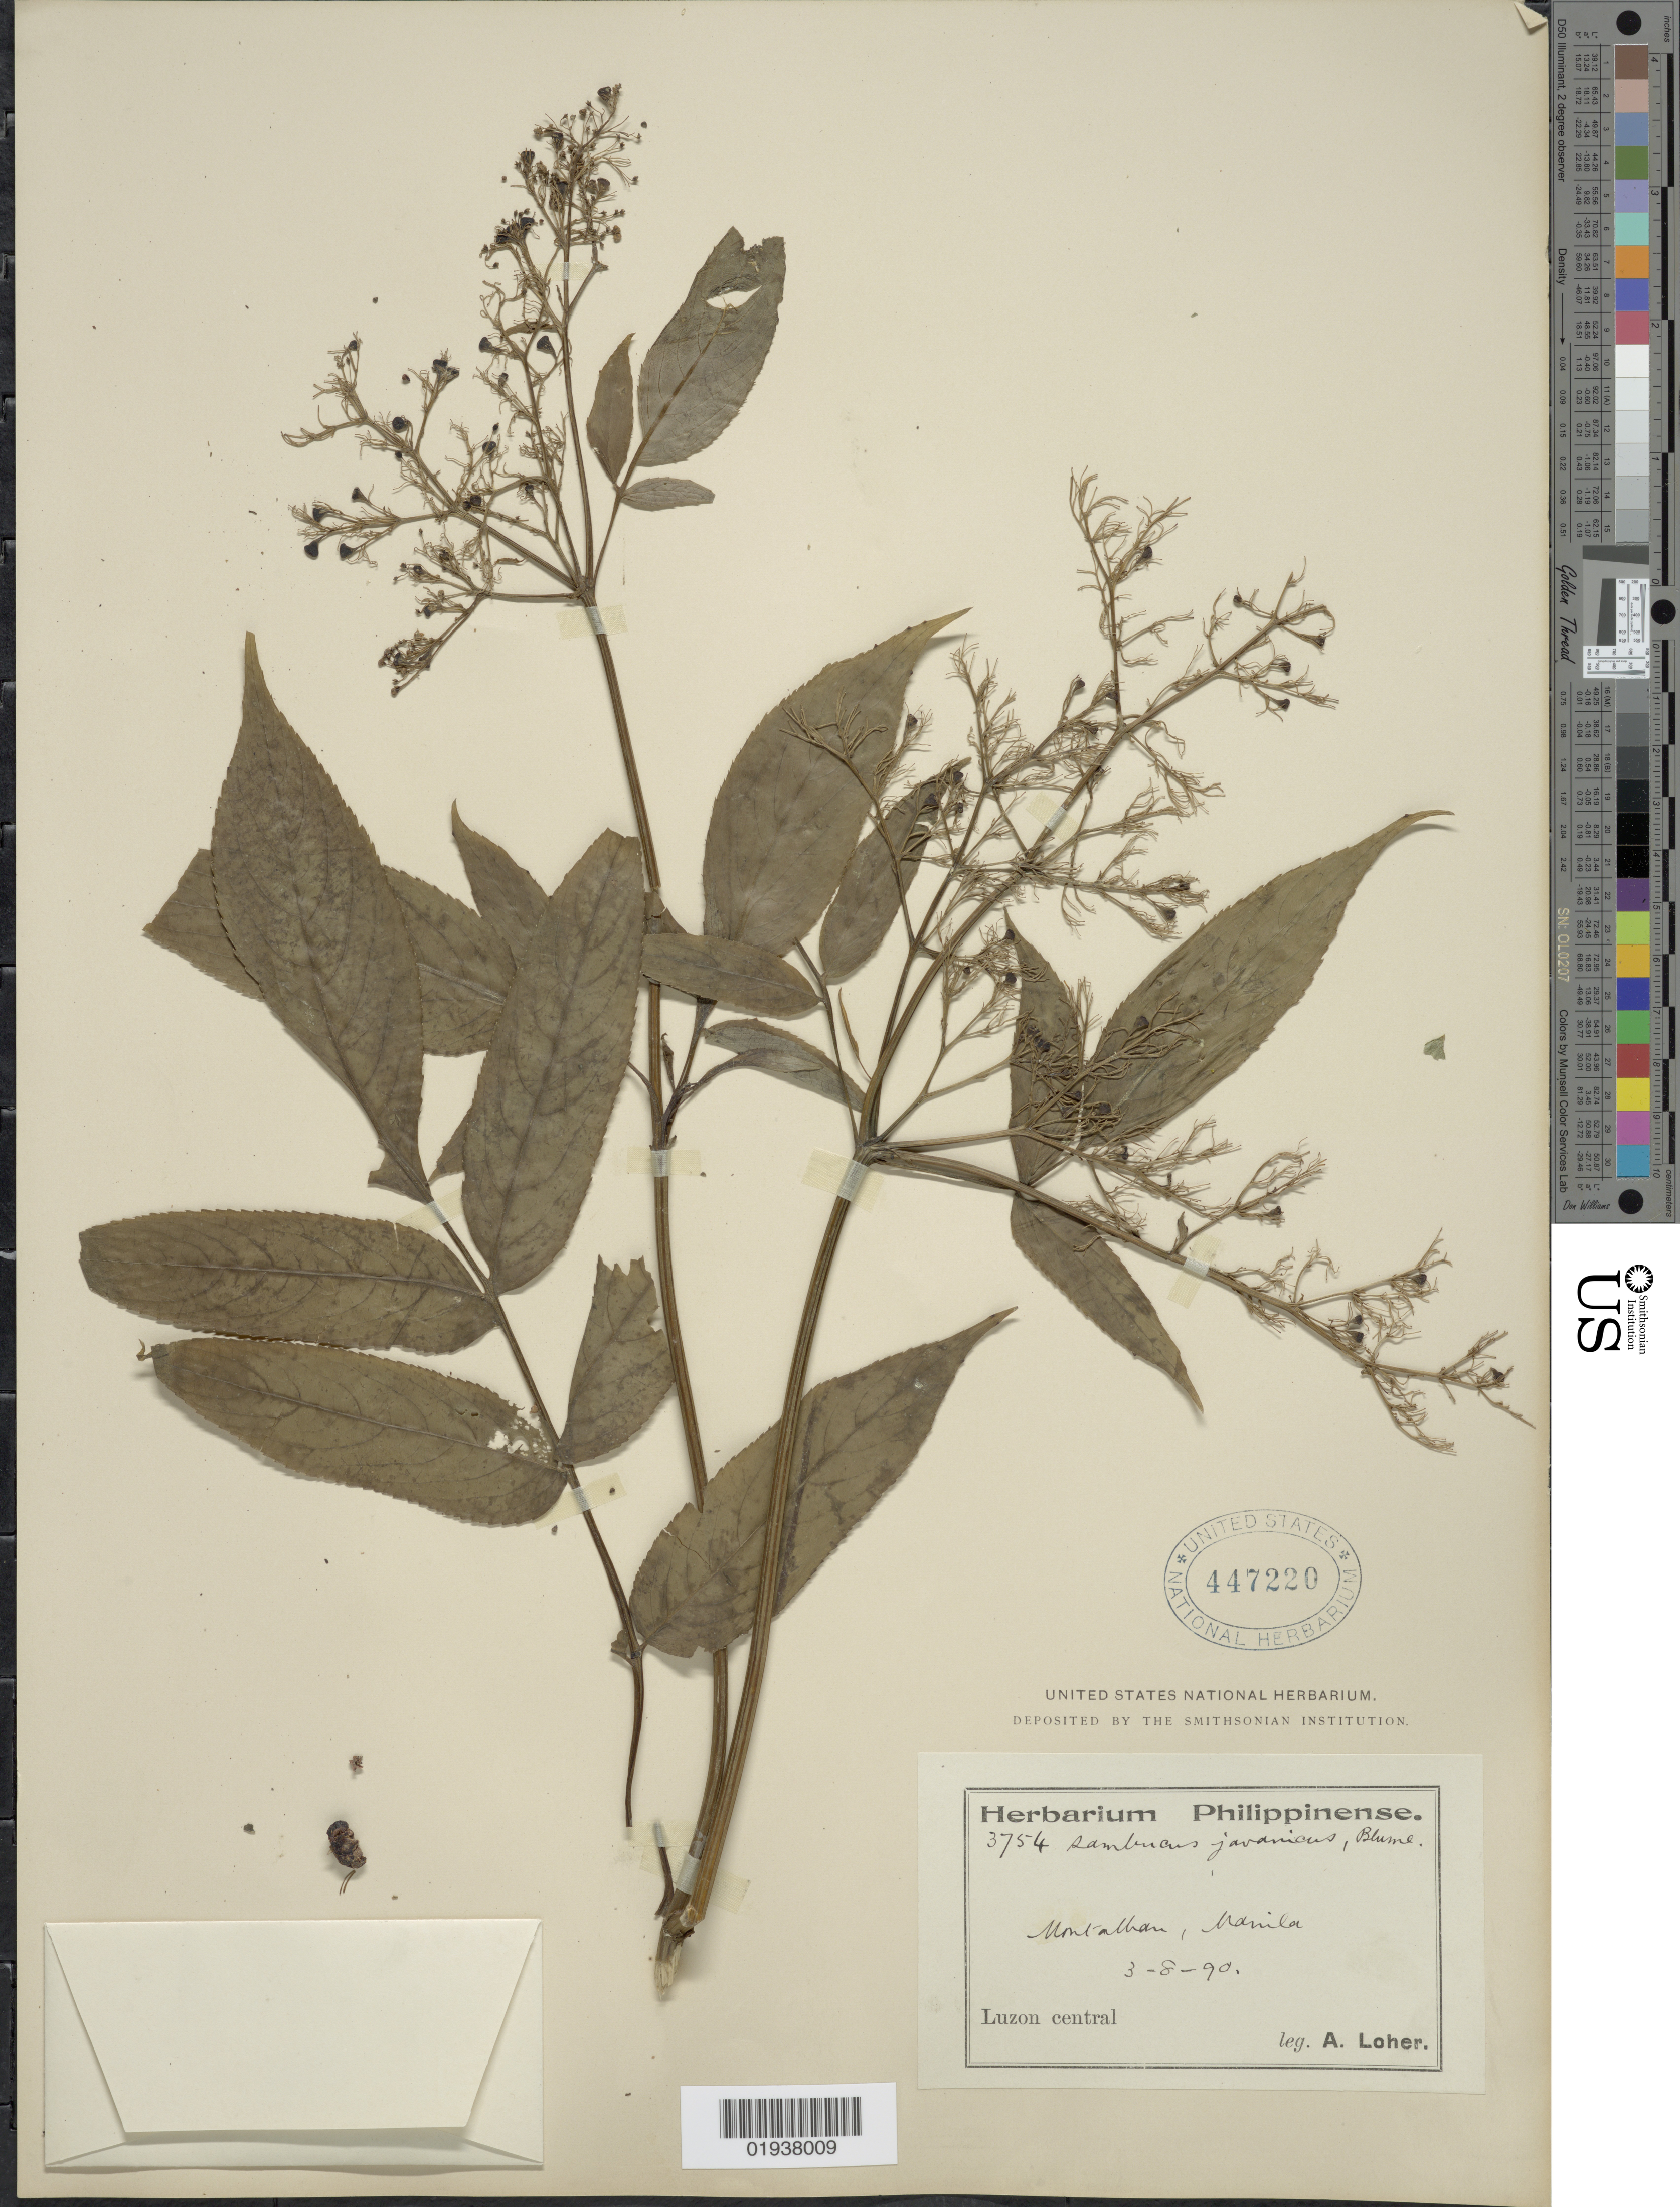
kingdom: Plantae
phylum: Tracheophyta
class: Magnoliopsida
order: Dipsacales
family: Viburnaceae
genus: Sambucus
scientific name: Sambucus javanica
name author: Blume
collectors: A. Loher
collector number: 3754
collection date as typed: Transcribed d/m/y: 3/8/90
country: Philippines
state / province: Central Luzon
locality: Montalban, Manila, Luzon Central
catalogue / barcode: US 447220